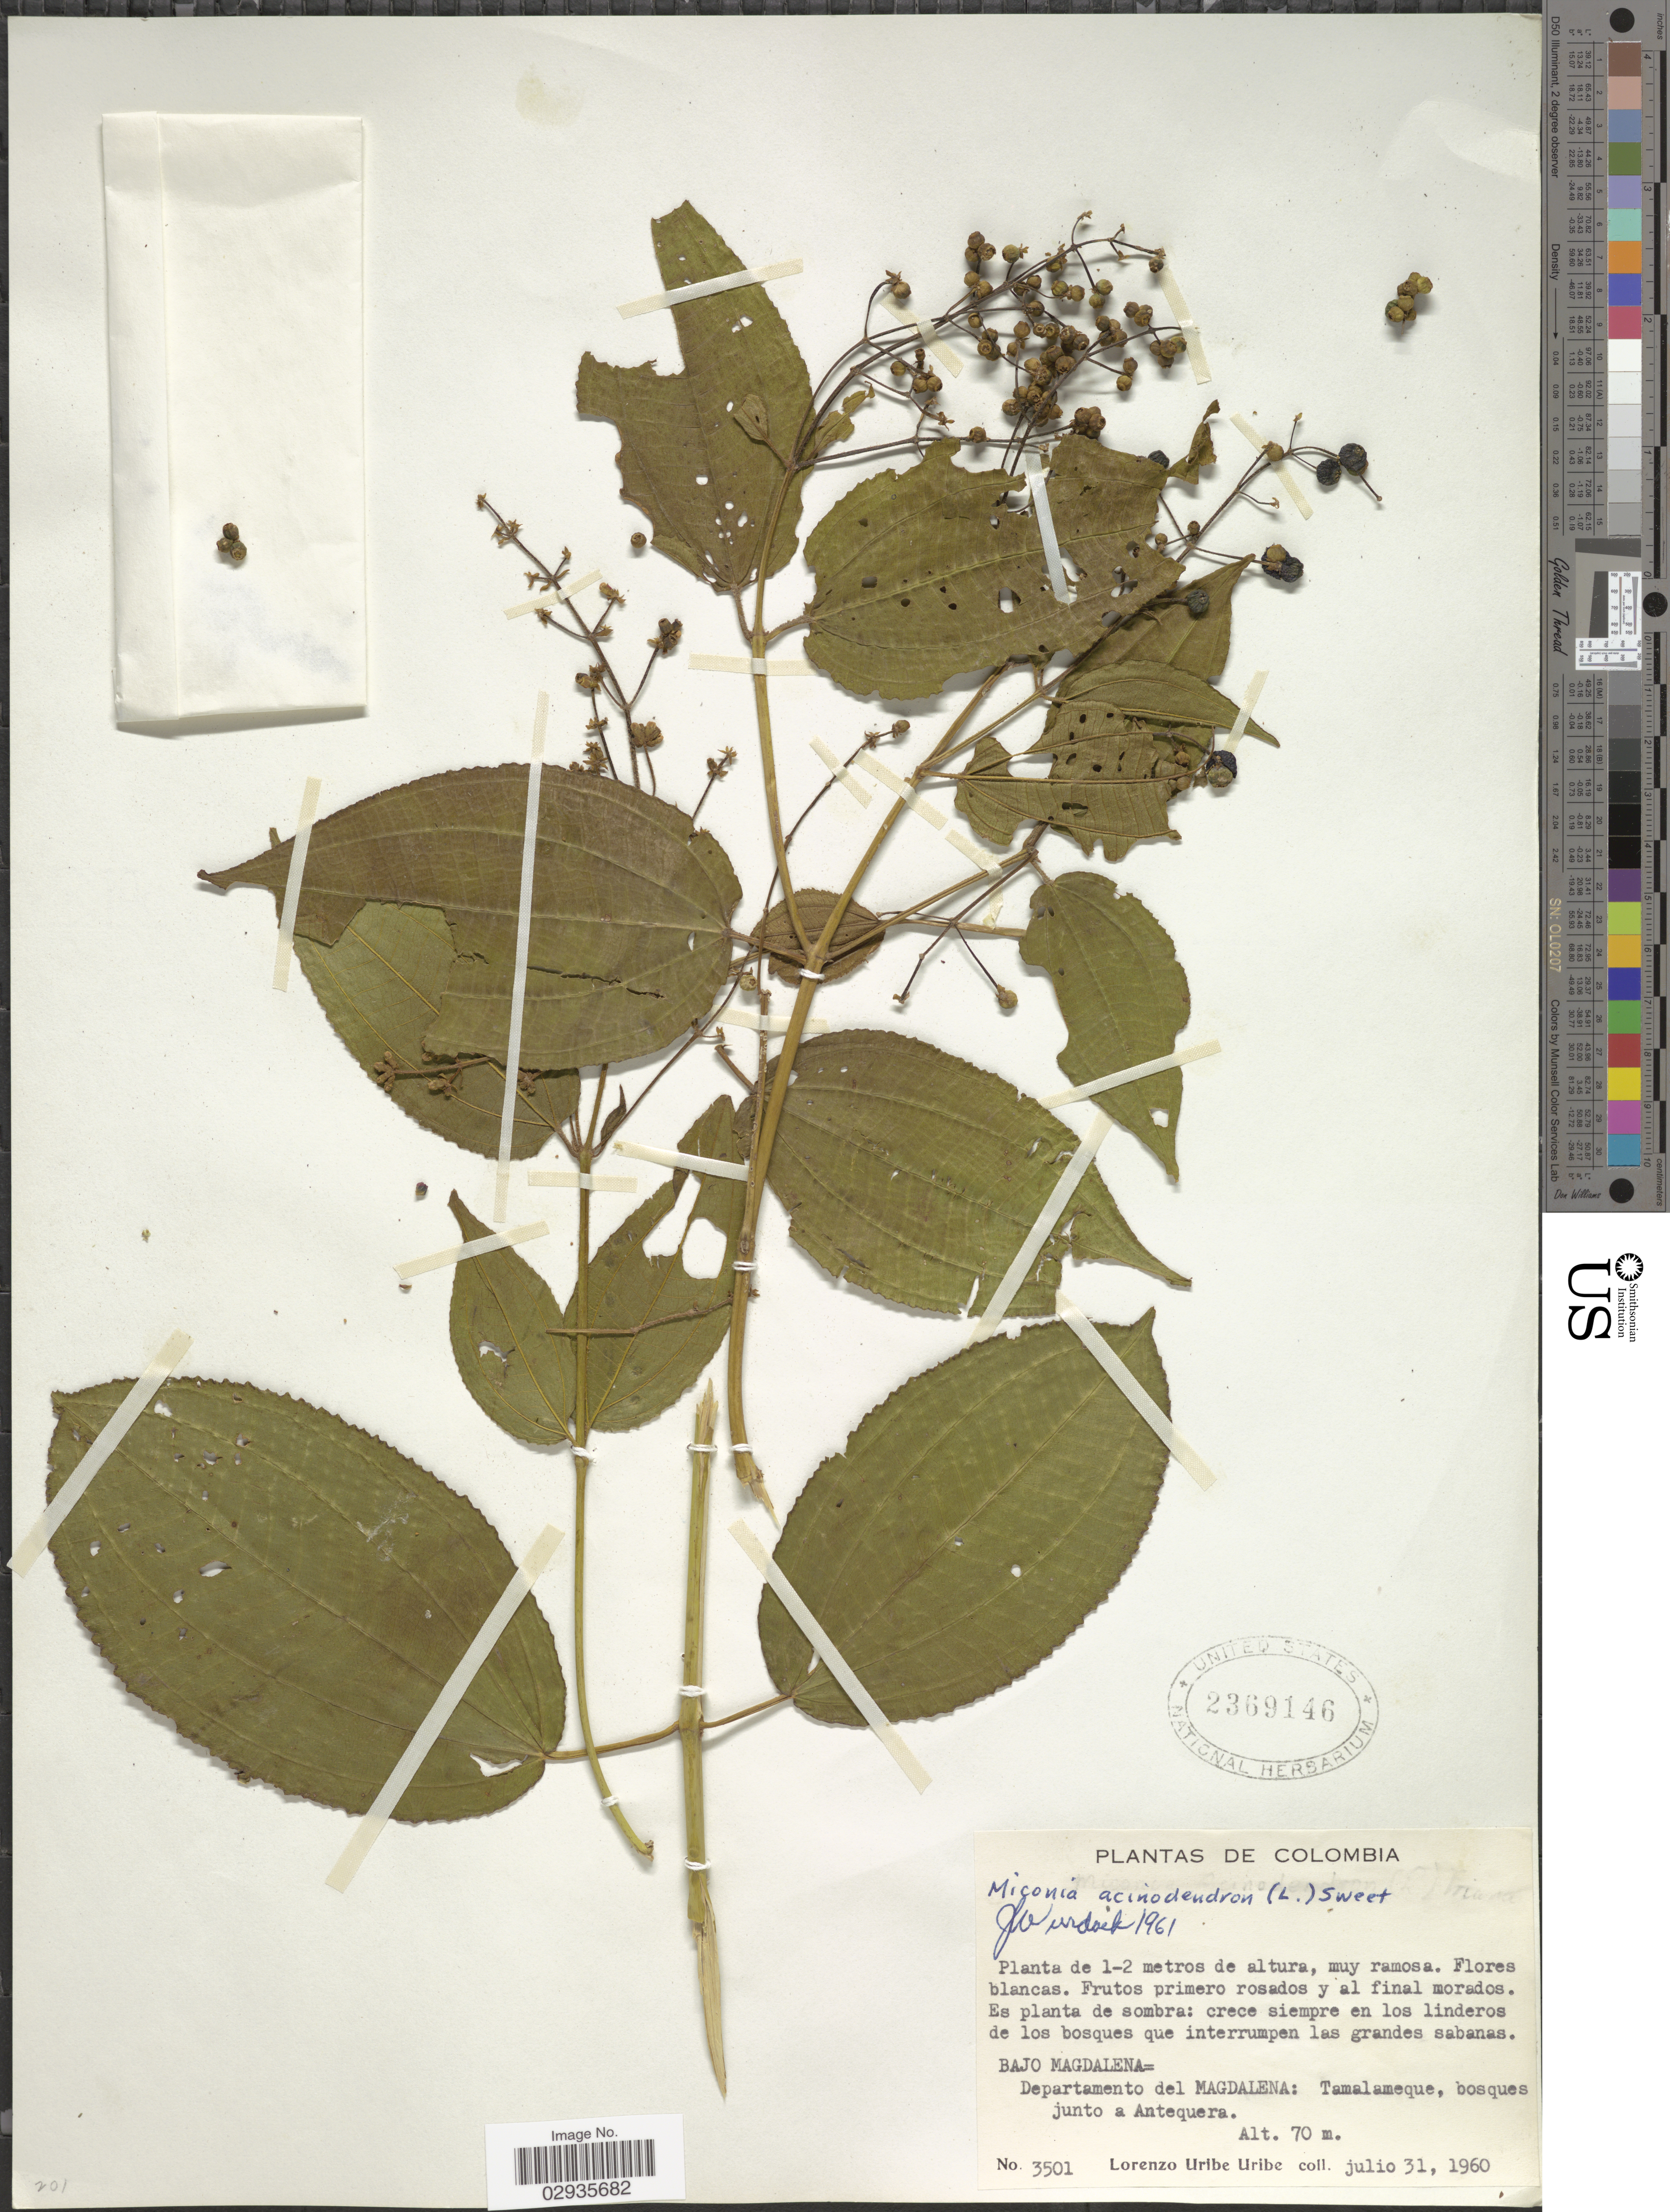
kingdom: Plantae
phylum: Tracheophyta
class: Magnoliopsida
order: Myrtales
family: Melastomataceae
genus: Miconia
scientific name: Miconia acinodendron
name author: (L.) Sweet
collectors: L. Uribe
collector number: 3501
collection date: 1960-07-31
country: Colombia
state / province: Magdalena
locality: Bajo Magdalena= Departamento de Magdalena: Tamalameque, bosques junto a Antequera.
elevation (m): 70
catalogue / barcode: US 2369146